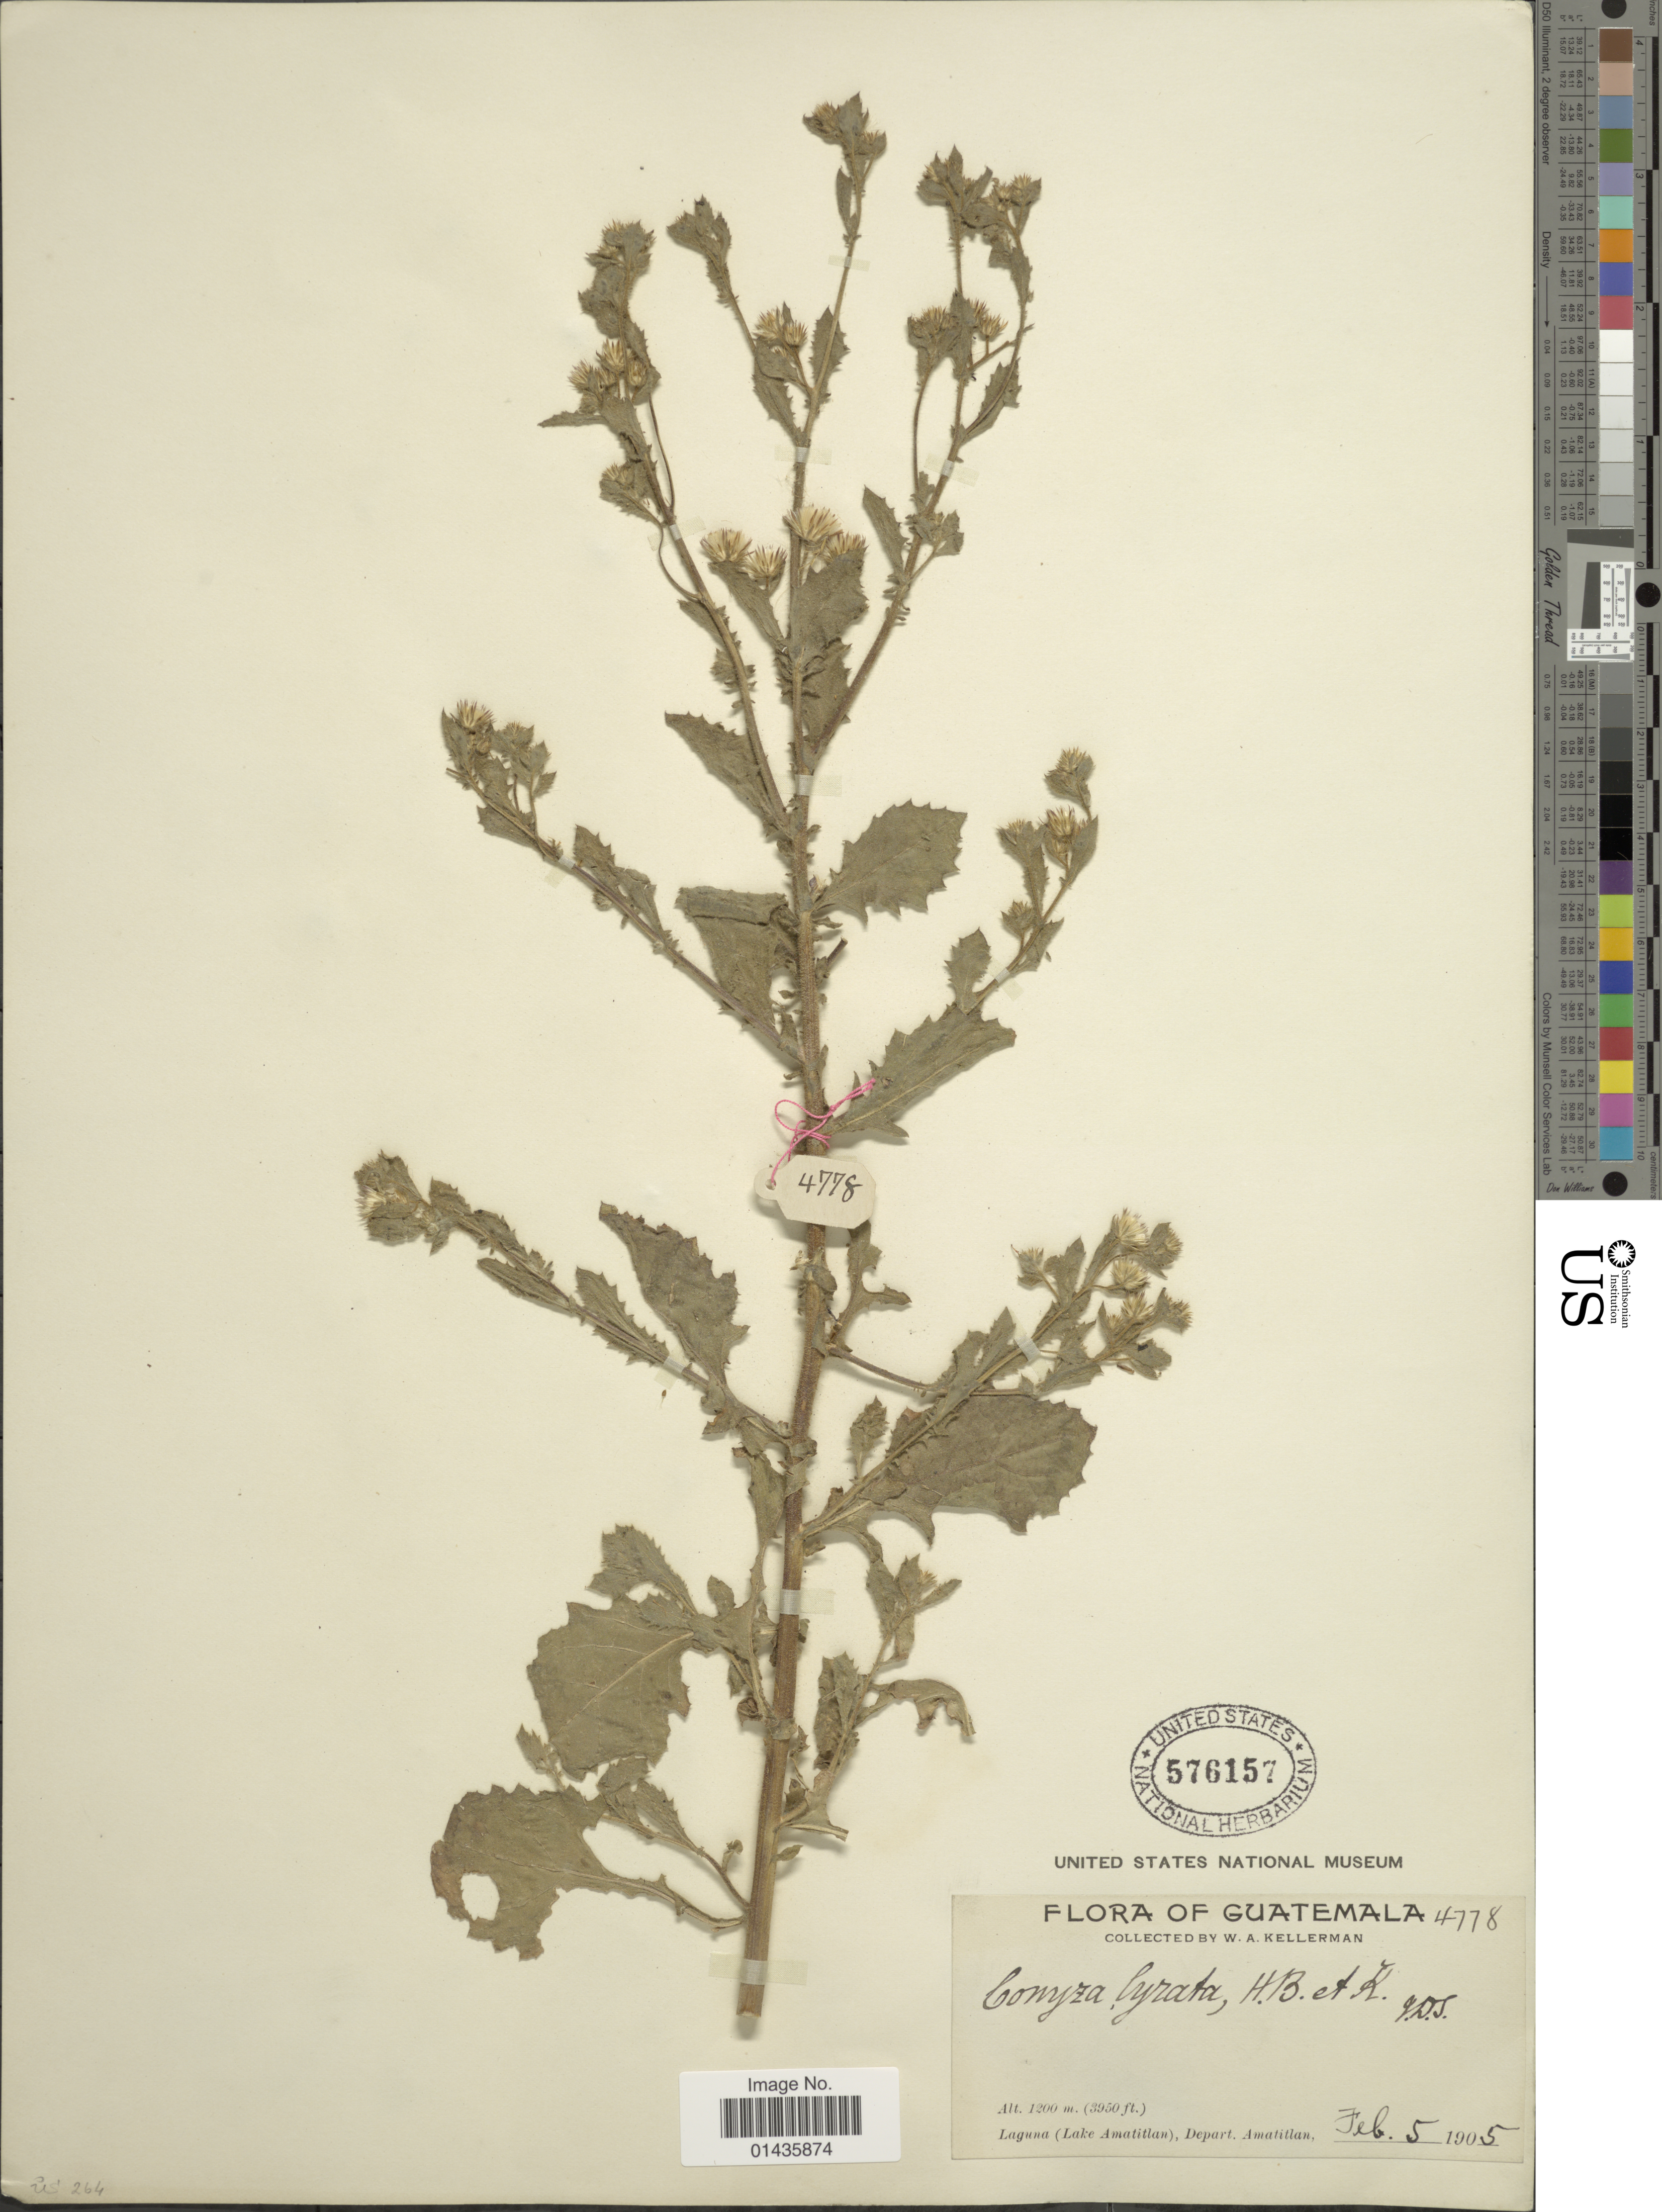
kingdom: Plantae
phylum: Tracheophyta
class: Magnoliopsida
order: Asterales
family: Asteraceae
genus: Pseudoconyza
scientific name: Pseudoconyza lyrata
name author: (Kunth) Cuatrec.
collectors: W. Kellerman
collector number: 4778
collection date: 1905-02-05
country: Guatemala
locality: Laguna (Lake Amatitlan), Depart. Amatitlan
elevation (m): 1204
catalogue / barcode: US 576157